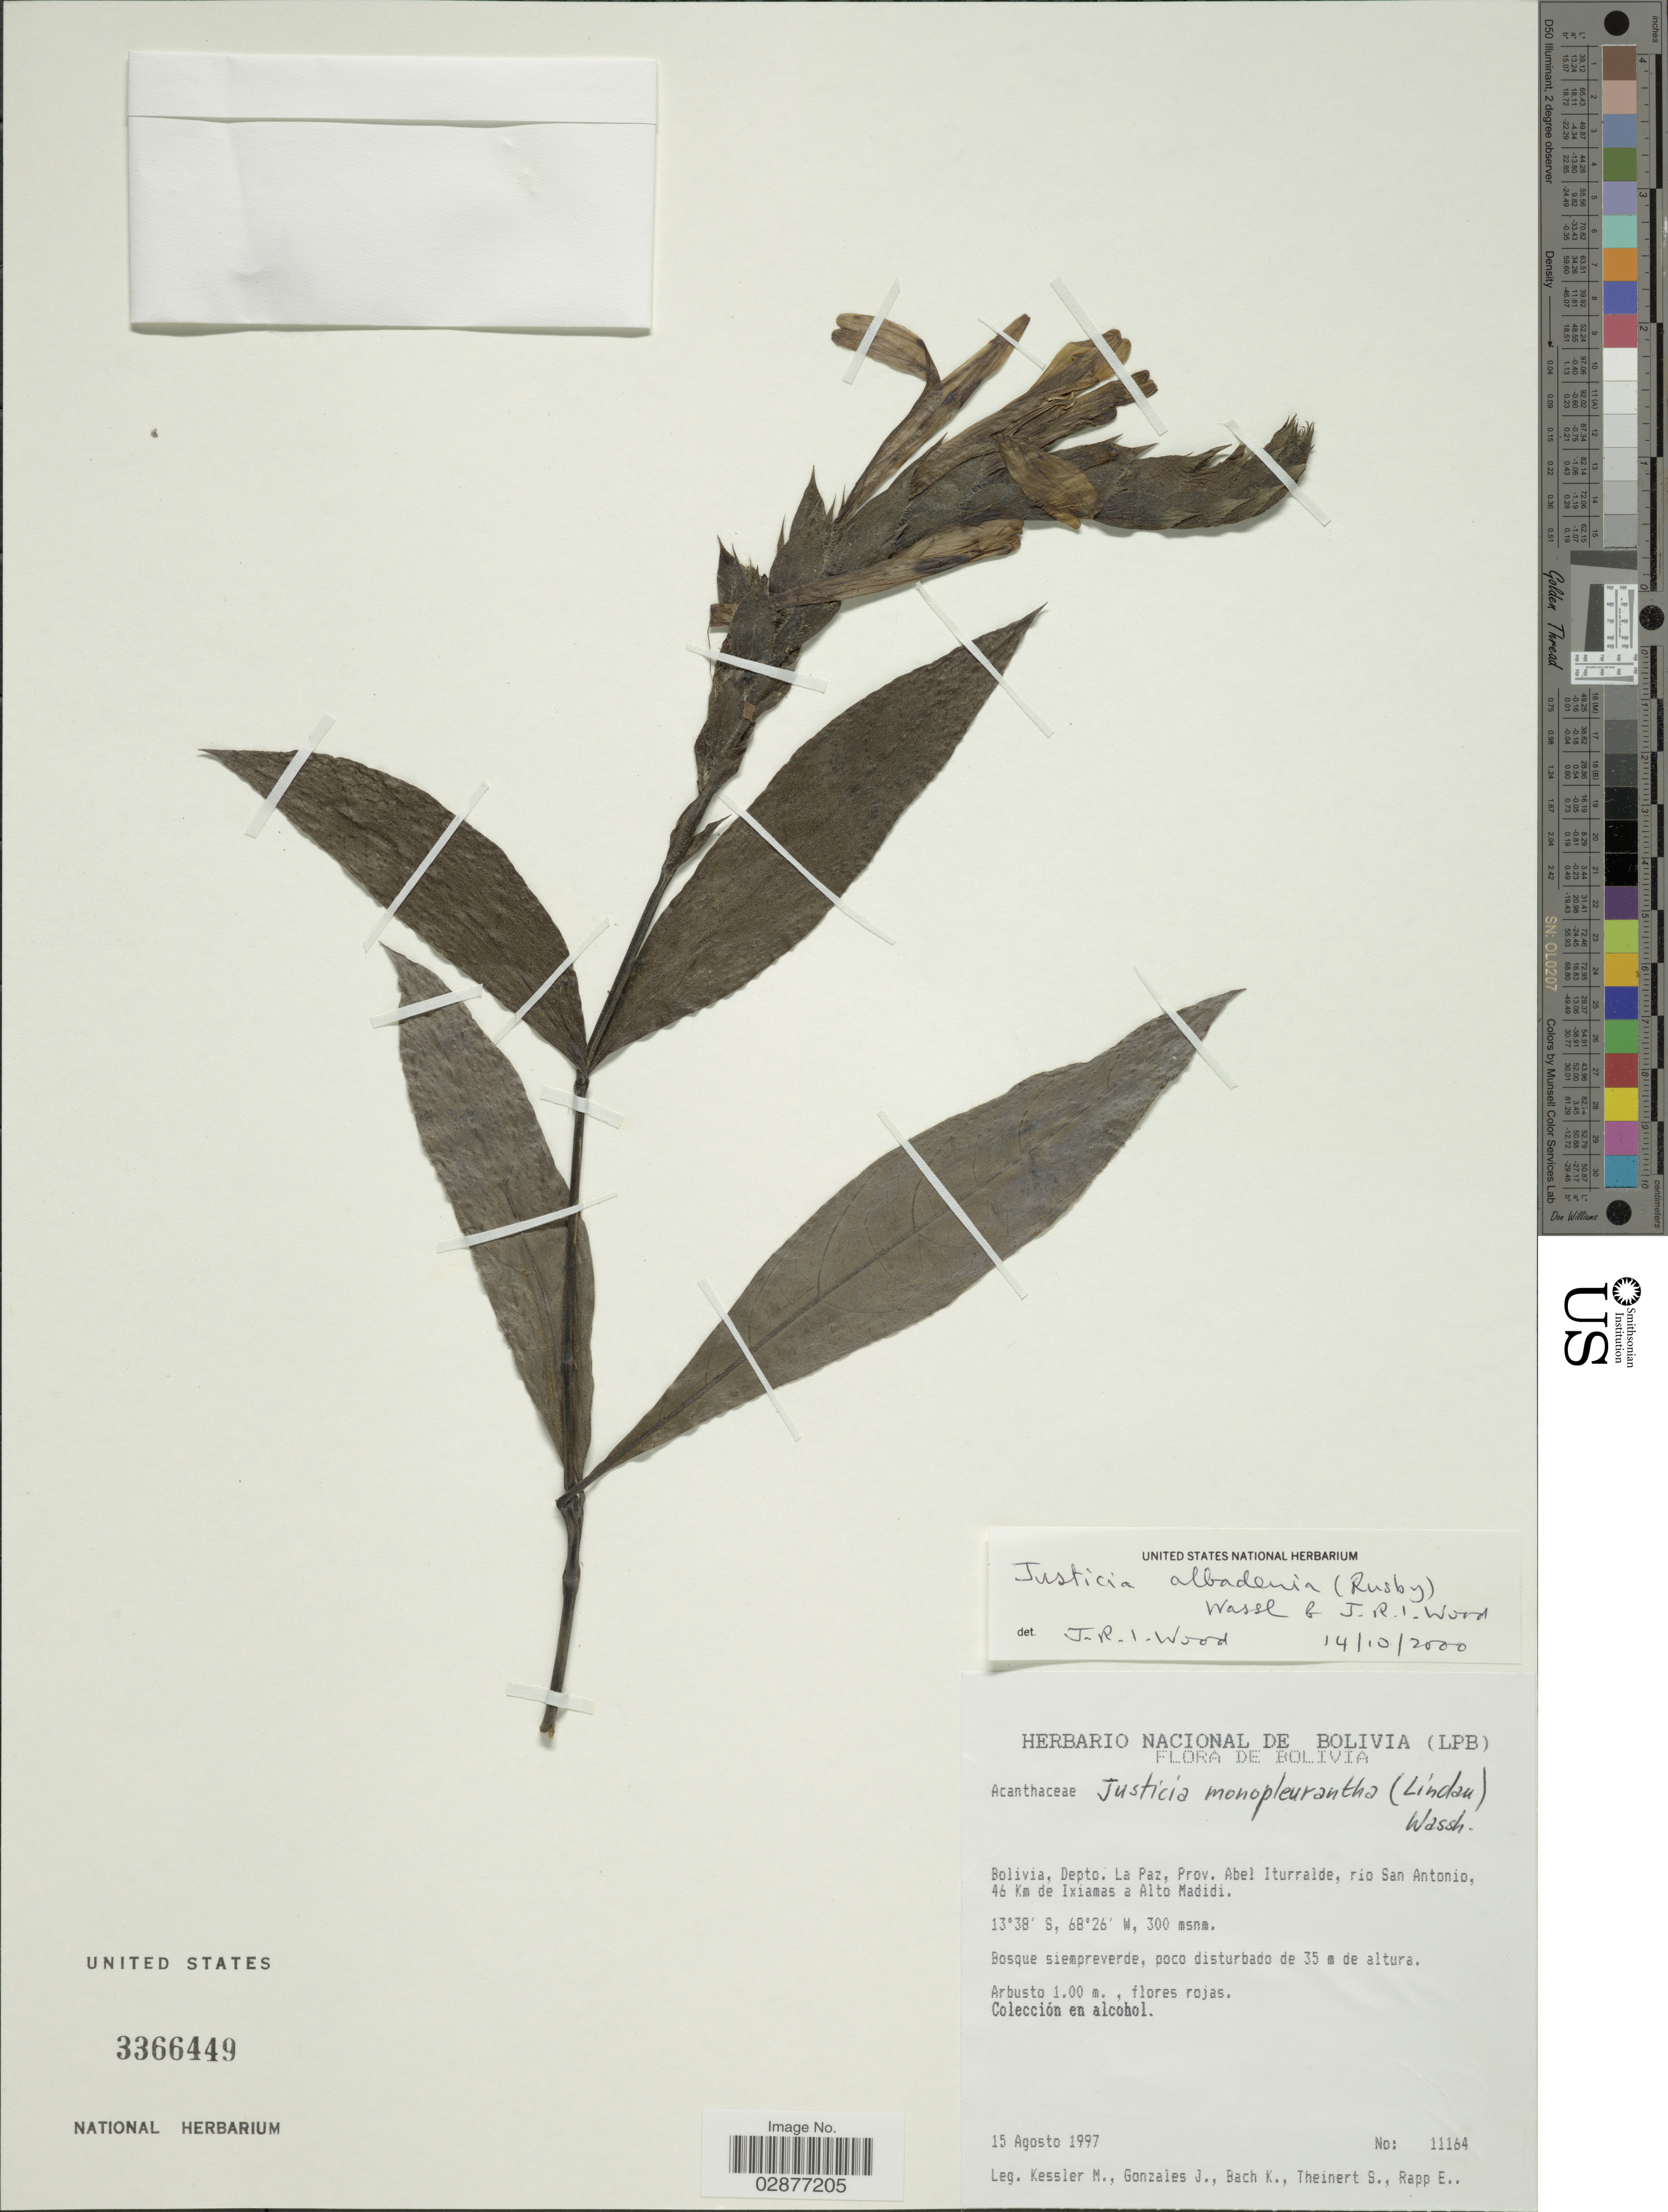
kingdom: Plantae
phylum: Tracheophyta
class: Magnoliopsida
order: Lamiales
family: Acanthaceae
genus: Justicia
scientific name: Justicia albadenia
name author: (Rusby) Wassh. & J.R.I. Wood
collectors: M. Kessler, J. Gonzales, K. Bach, S. Theinert & E. Rapp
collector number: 11164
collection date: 1997-08-15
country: Bolivia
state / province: La Paz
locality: Depto. La Paz, Prov. Abel Iturralde, río San Antonio, 46 Km de Ixiamas a Alto Madidi.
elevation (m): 300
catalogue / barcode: US 3366449